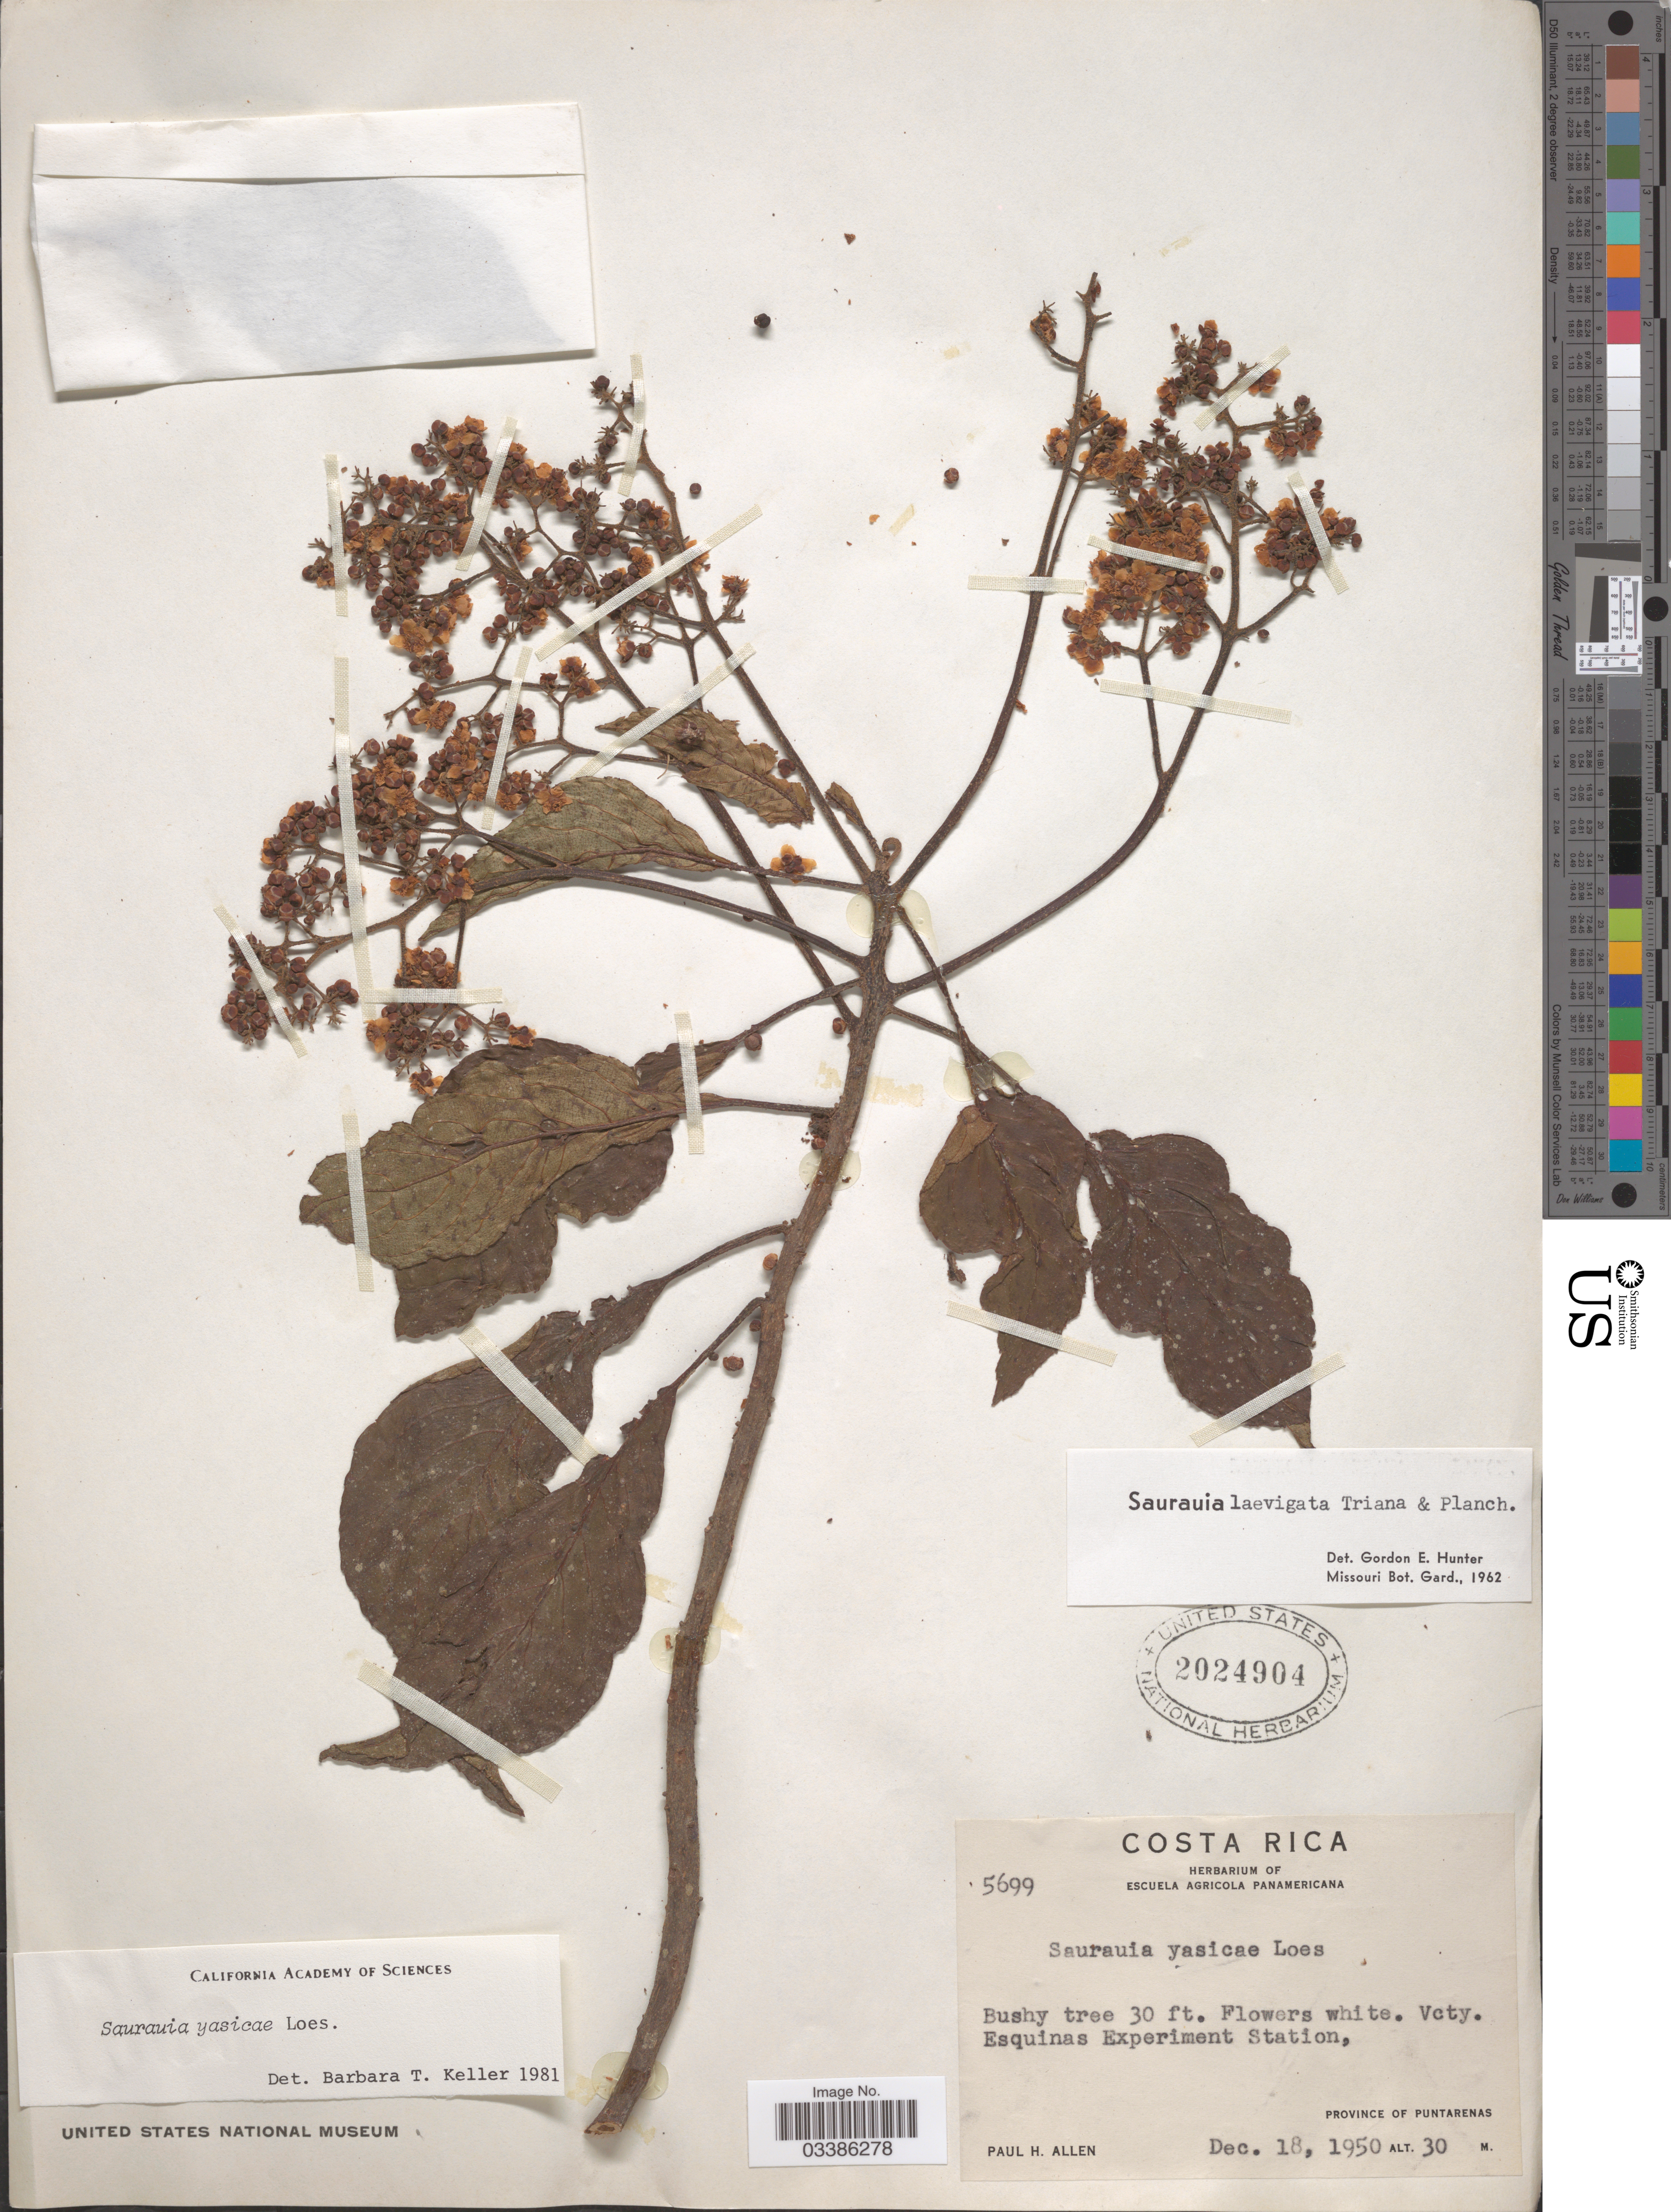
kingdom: Plantae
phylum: Tracheophyta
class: Magnoliopsida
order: Ericales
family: Actinidiaceae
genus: Saurauia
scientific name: Saurauia yasicae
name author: Loes.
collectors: P. H. Allen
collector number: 5699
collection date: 1950-12-18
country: Costa Rica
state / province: Puntarenas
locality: Vcty. Esquinas Experiment Station.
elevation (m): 30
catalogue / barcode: US 2024904